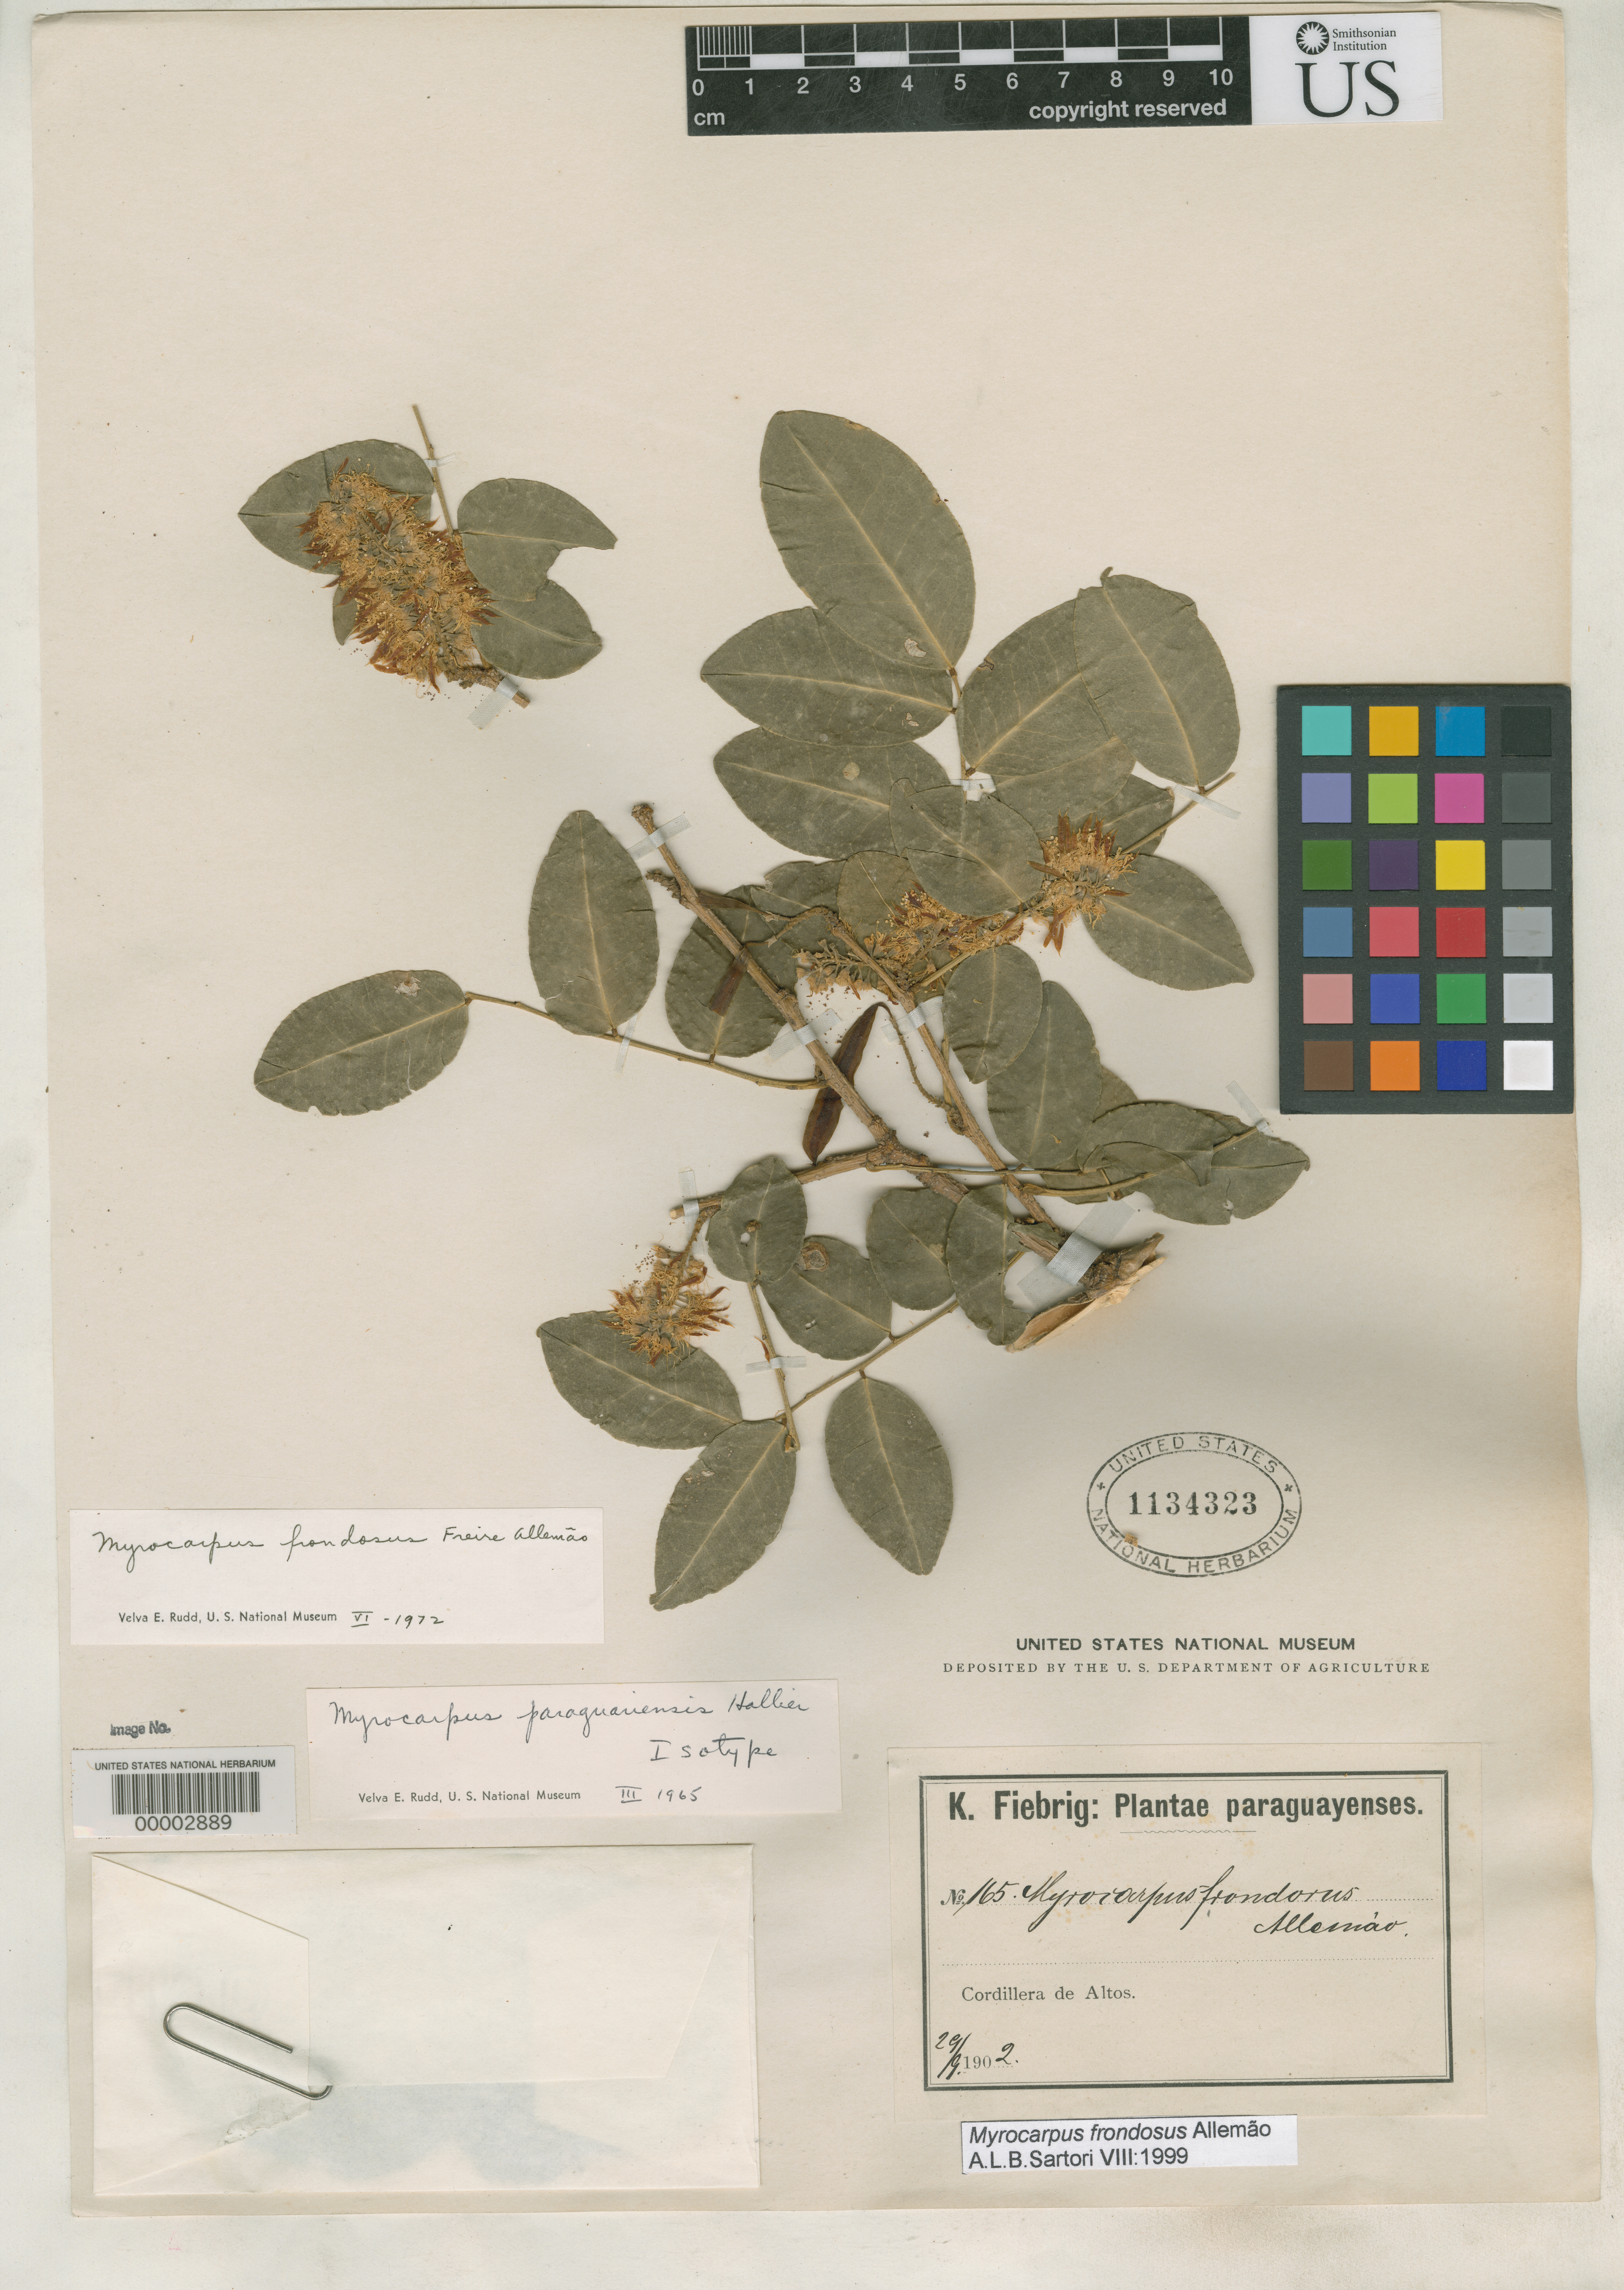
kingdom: Plantae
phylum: Tracheophyta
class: Magnoliopsida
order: Fabales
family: Fabaceae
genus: Myrocarpus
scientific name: Myrocarpus paraguariensis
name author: Hallier f.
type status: Isotype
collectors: K. Fiebrig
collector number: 165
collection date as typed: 29 Sep 1902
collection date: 1902-09-29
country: Paraguay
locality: Cordillera de Altos.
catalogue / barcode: US 1134323